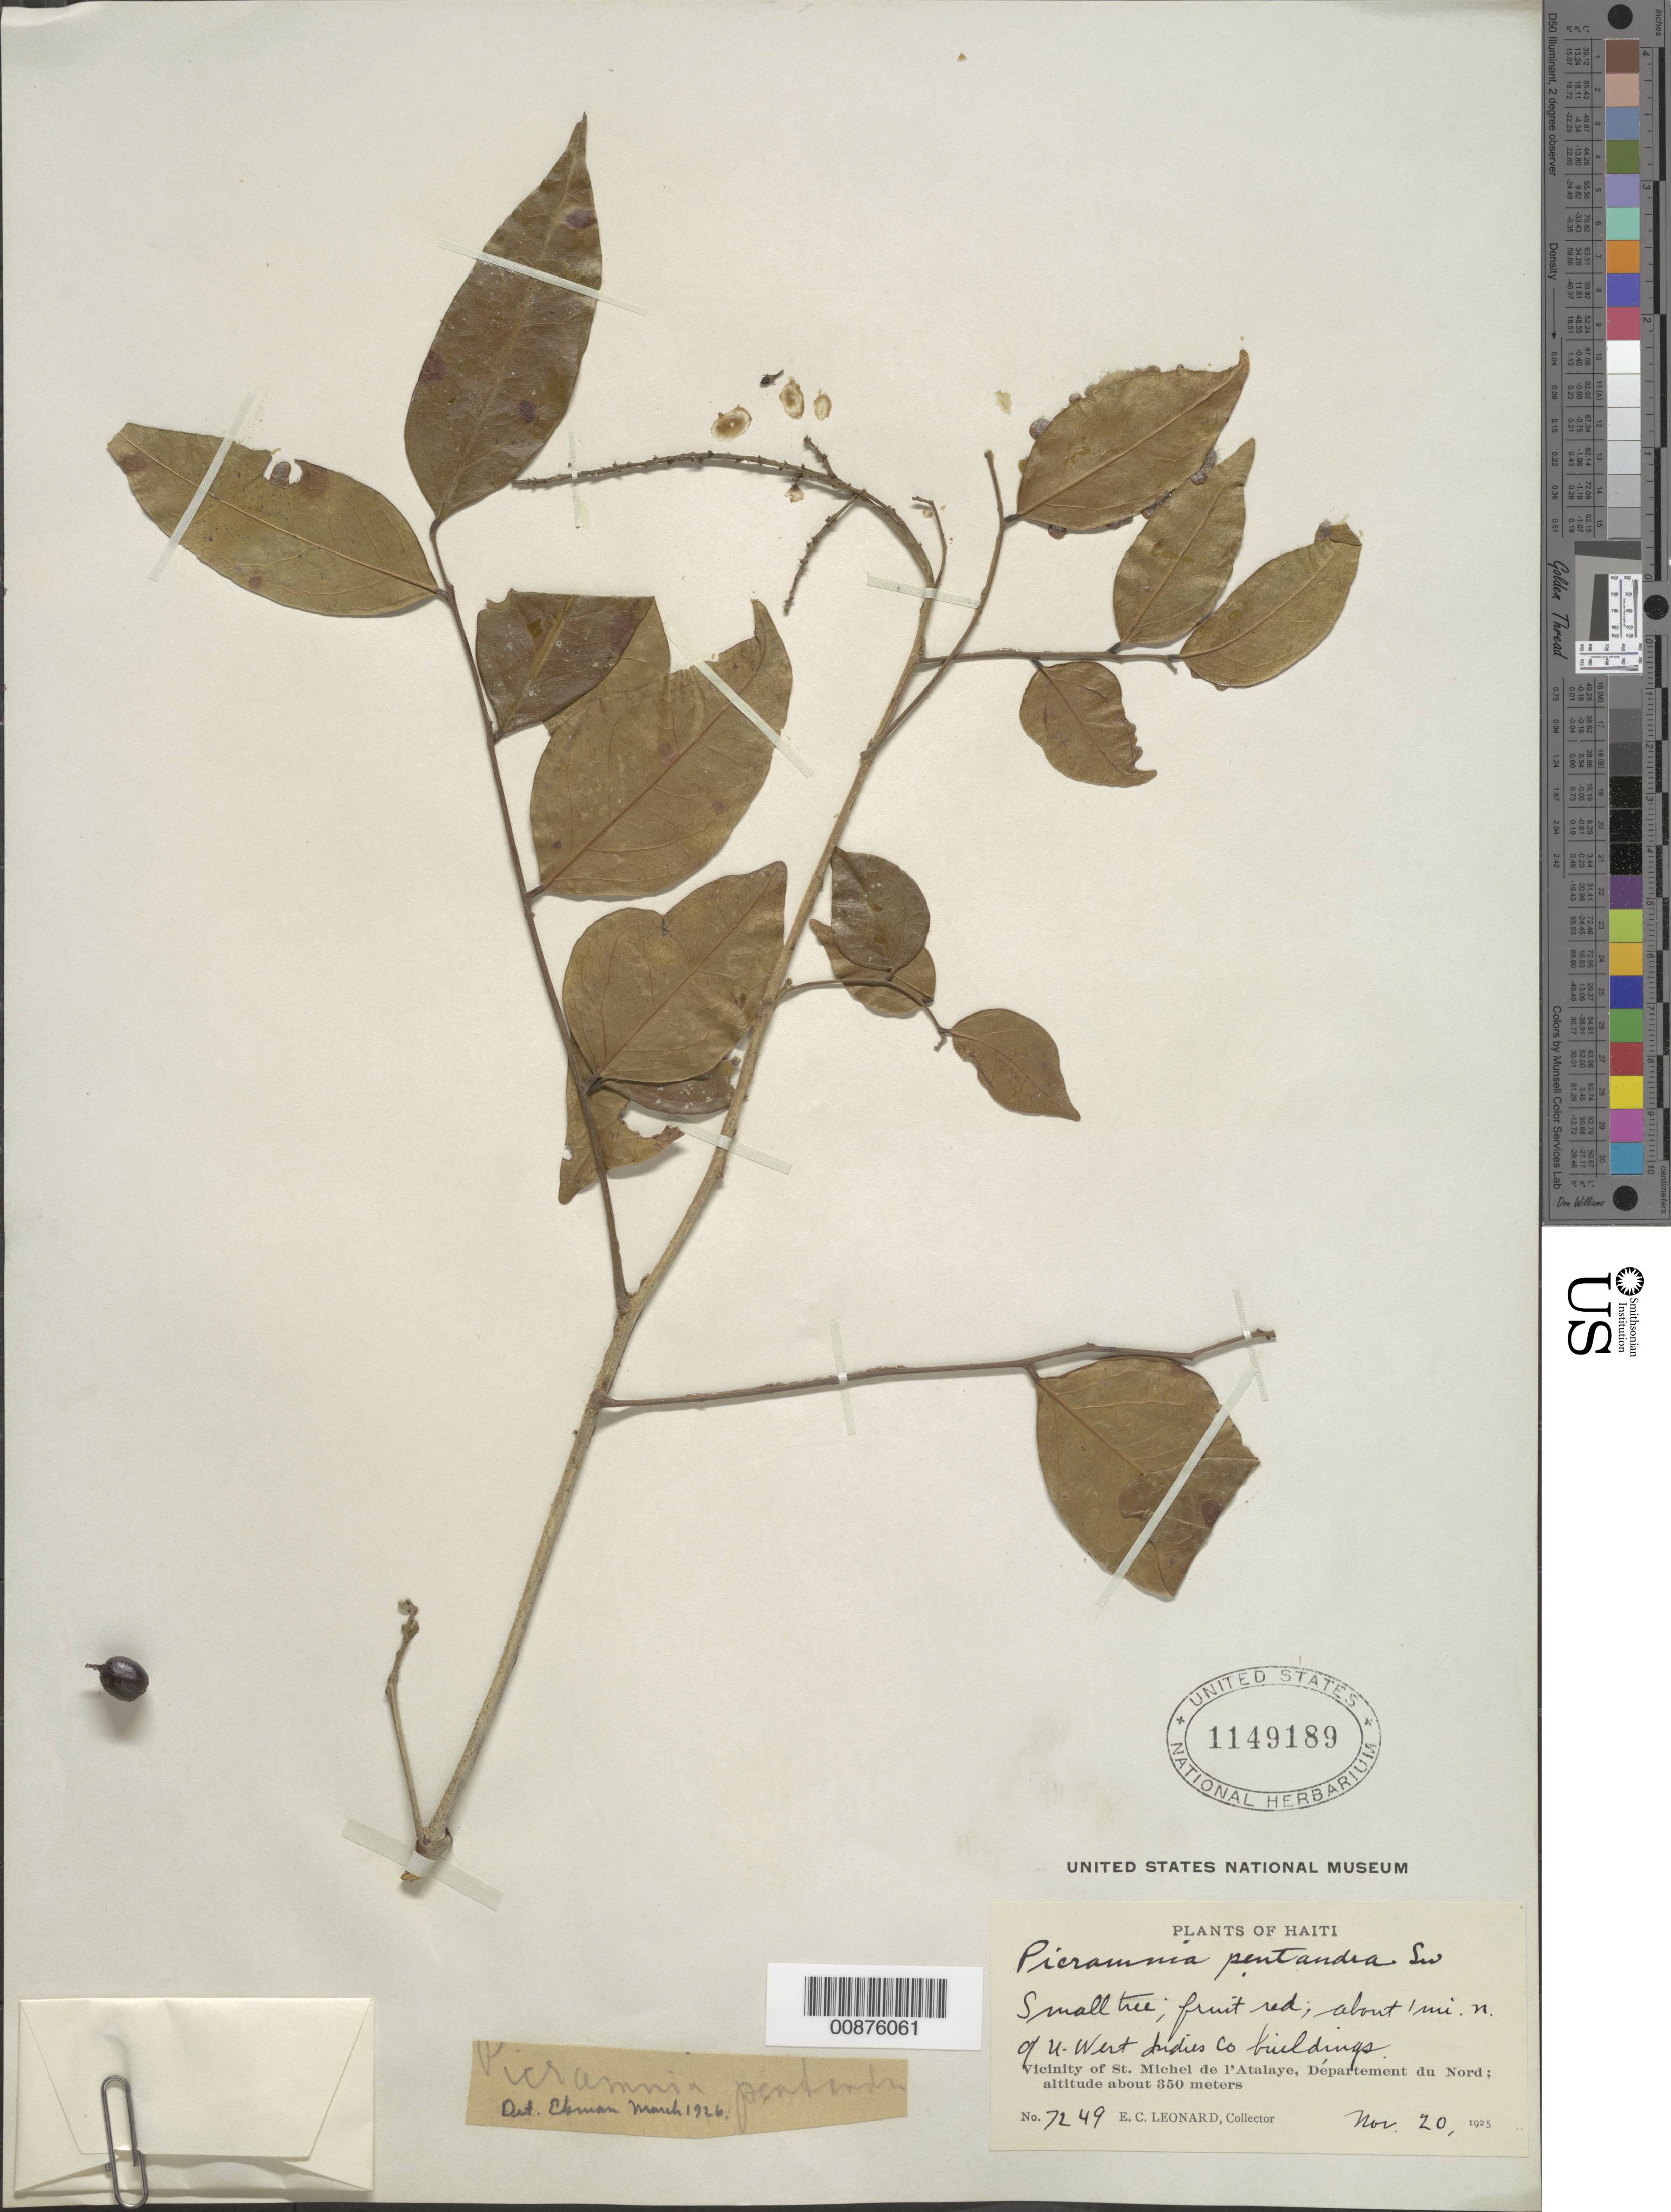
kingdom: Plantae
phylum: Tracheophyta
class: Magnoliopsida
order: Picramniales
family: Picramniaceae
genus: Picramnia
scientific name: Picramnia pentandra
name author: Sw.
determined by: Ekman, E. L.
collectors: E. C. Leonard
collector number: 7249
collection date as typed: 20 Nov 1925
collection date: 1925-11-20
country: Haiti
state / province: Artibonite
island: Hispaniola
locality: Vicinity of St. Michel de l'Atalaye, about 1 mile N of U West Indies Co. Buildings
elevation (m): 350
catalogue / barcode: US 1149189